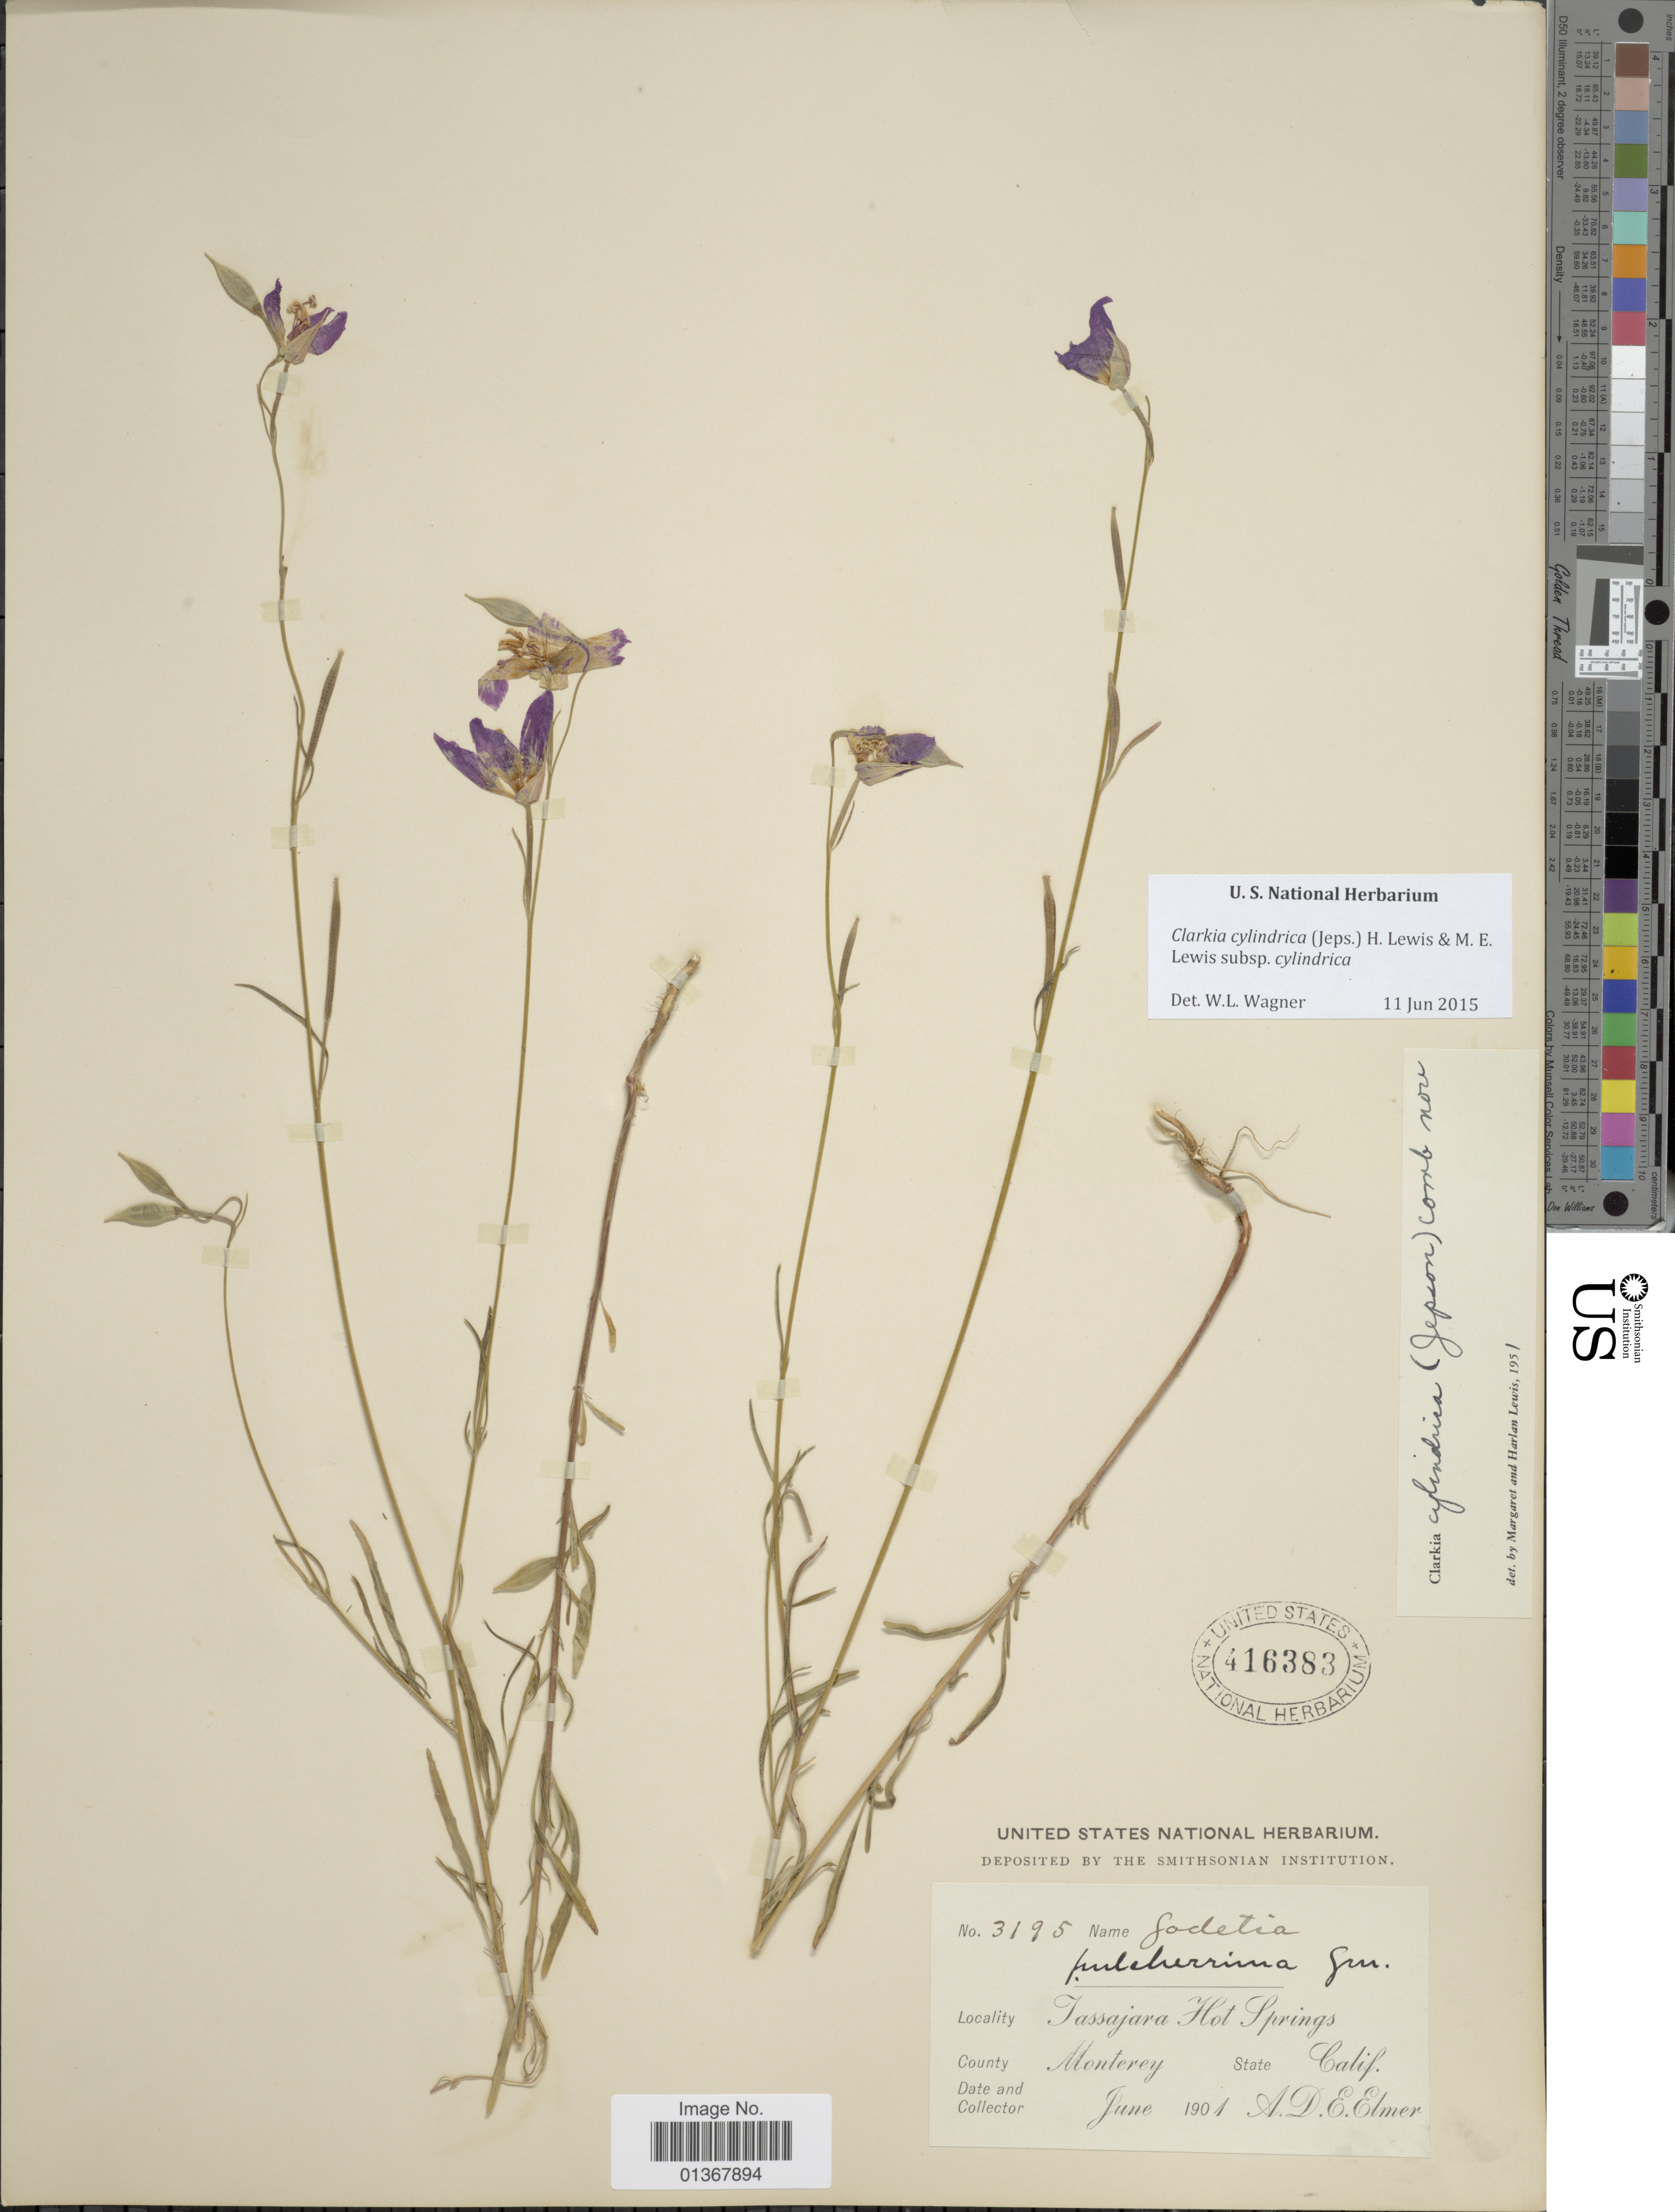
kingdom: Plantae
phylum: Tracheophyta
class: Magnoliopsida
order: Myrtales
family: Onagraceae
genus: Clarkia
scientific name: Clarkia cylindrica subsp. cylindrica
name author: (Jeps.) F. H. Lewis & M.R. Lewis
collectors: A. D. E. Elmer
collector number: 3195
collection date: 1901-06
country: United States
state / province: California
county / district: Monterey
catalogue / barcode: US 416383